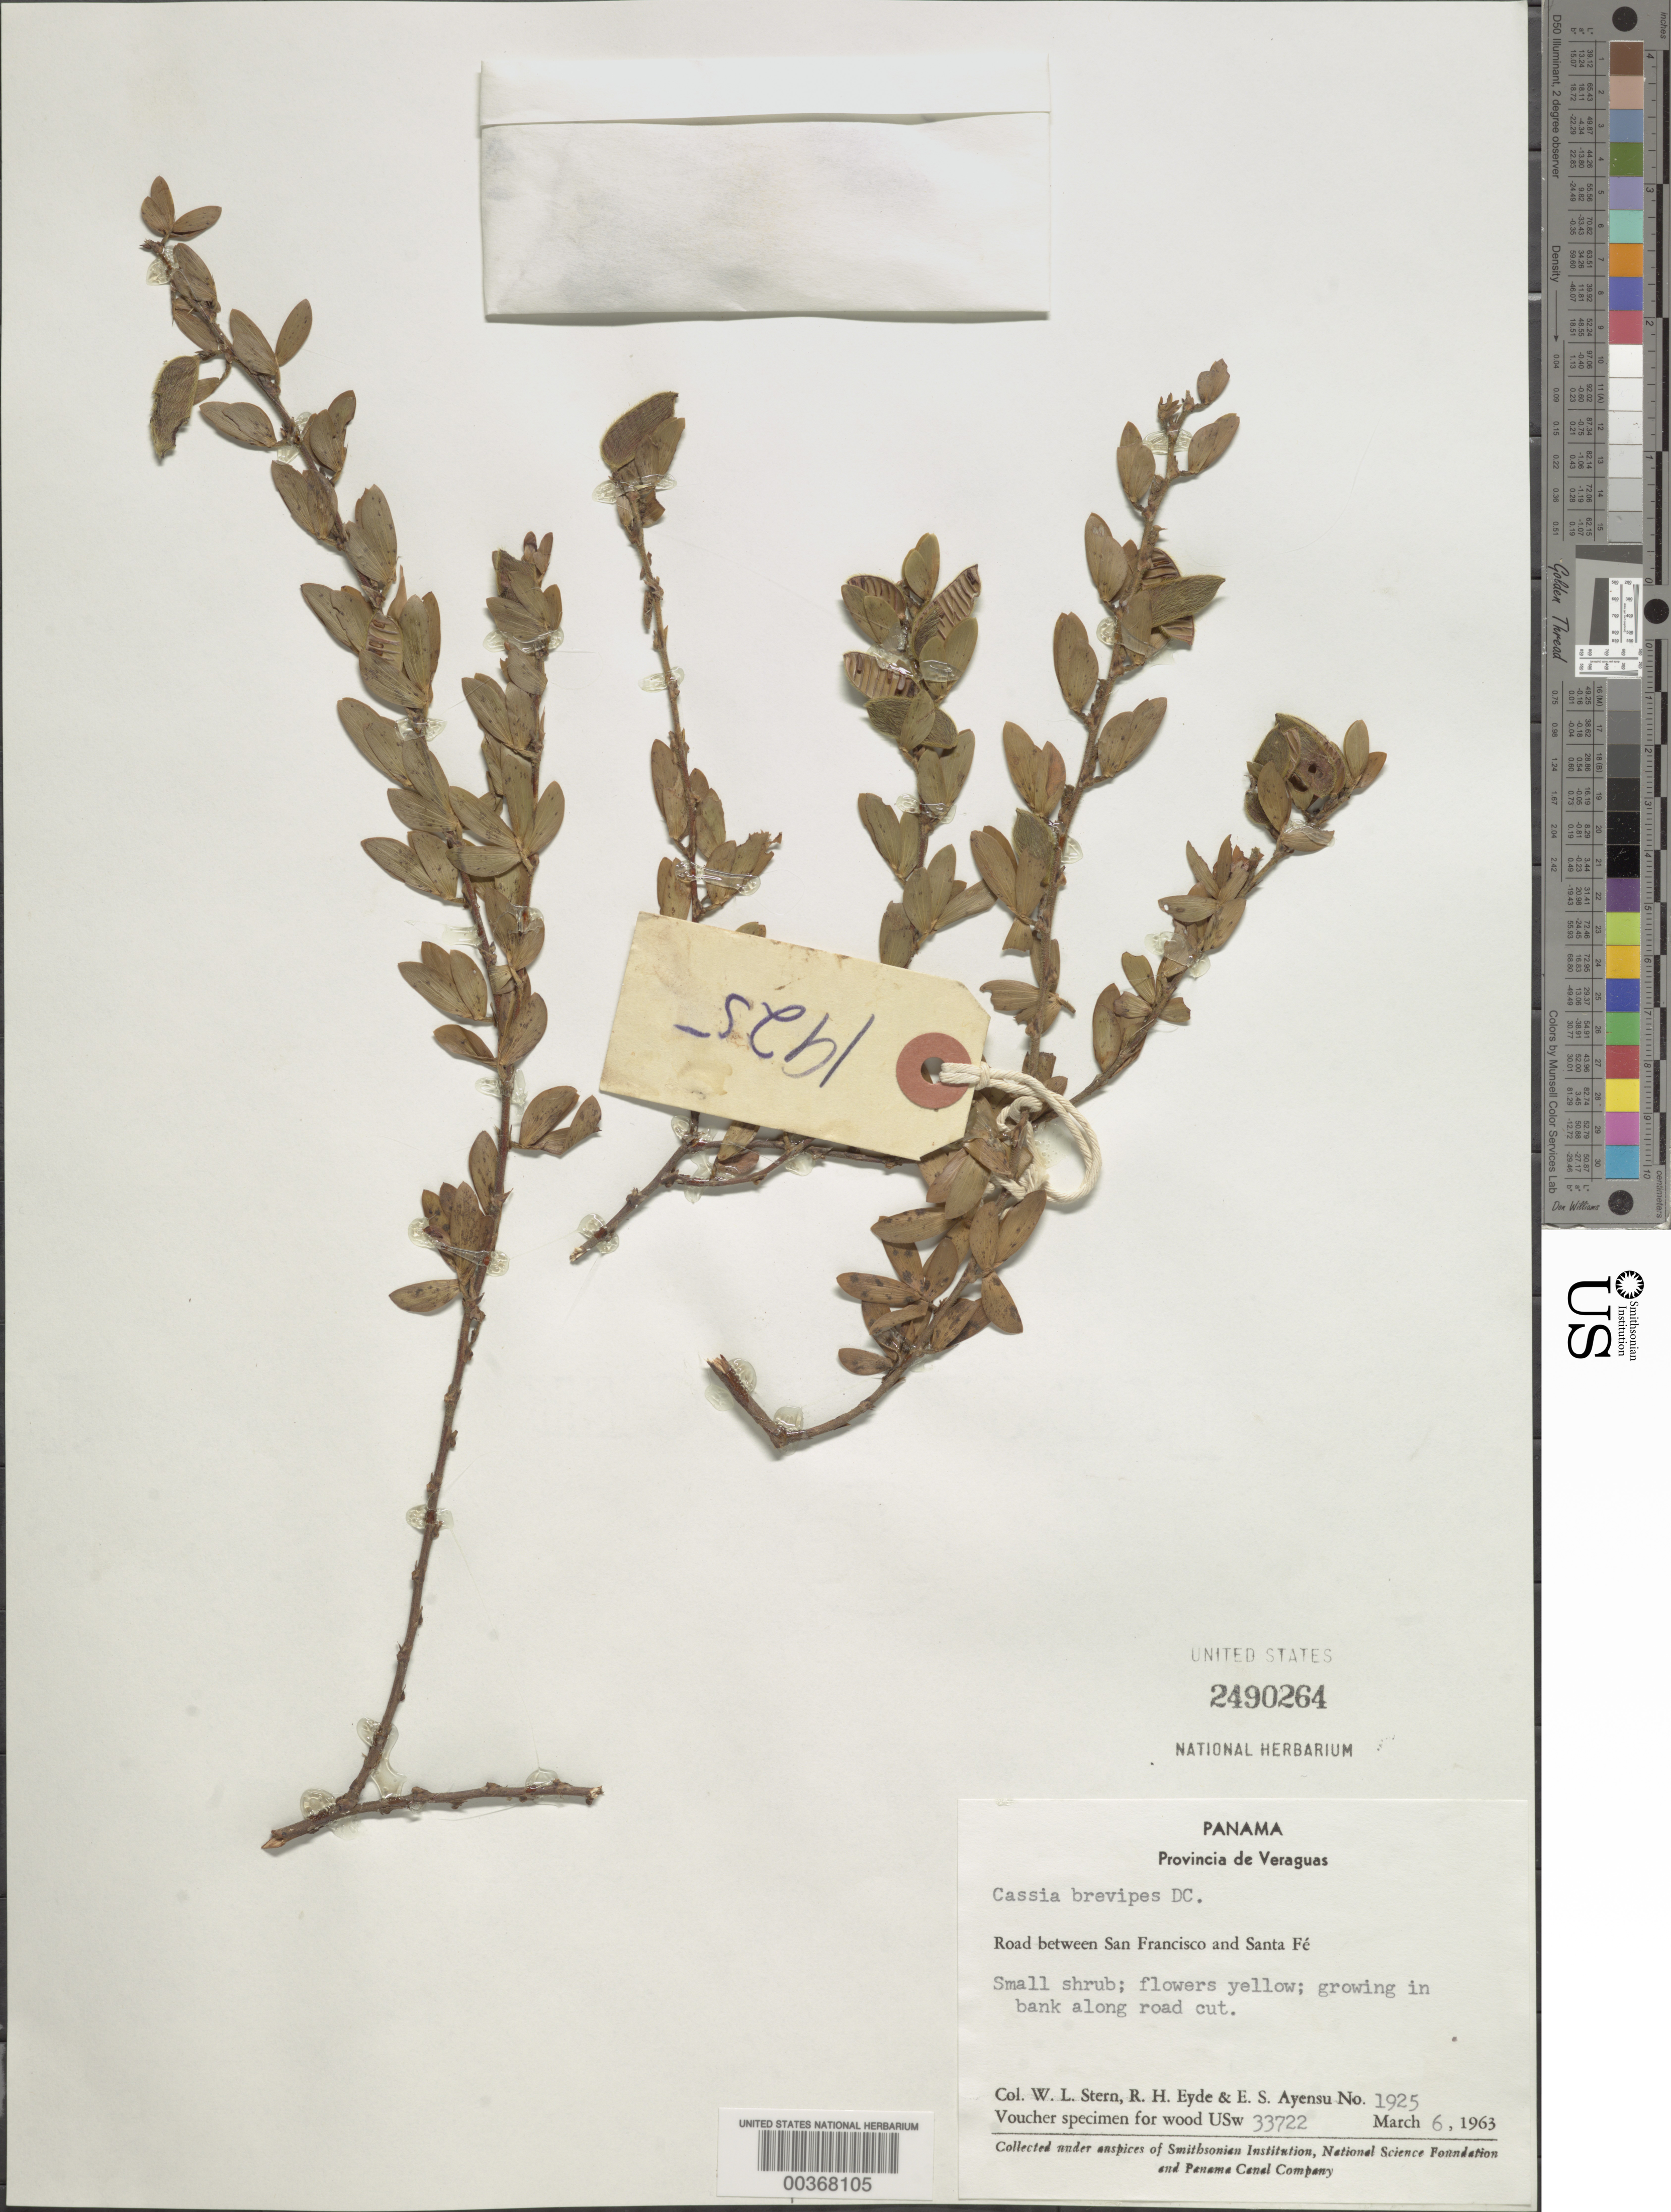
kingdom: Plantae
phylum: Tracheophyta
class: Magnoliopsida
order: Fabales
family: Fabaceae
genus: Chamaecrista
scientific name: Chamaecrista desvauxii var. brevipes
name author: (Benth.) H.S. Irwin & Barneby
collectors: W. L. Stern, R. H. Eyde & E. S. Ayensu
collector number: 1925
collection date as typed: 06 Mar 1963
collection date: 1963-03-06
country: Panama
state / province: Veraguas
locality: Road between San Francisco and Santa Fe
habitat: In bank along road cut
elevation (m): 1500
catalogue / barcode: US 2490264